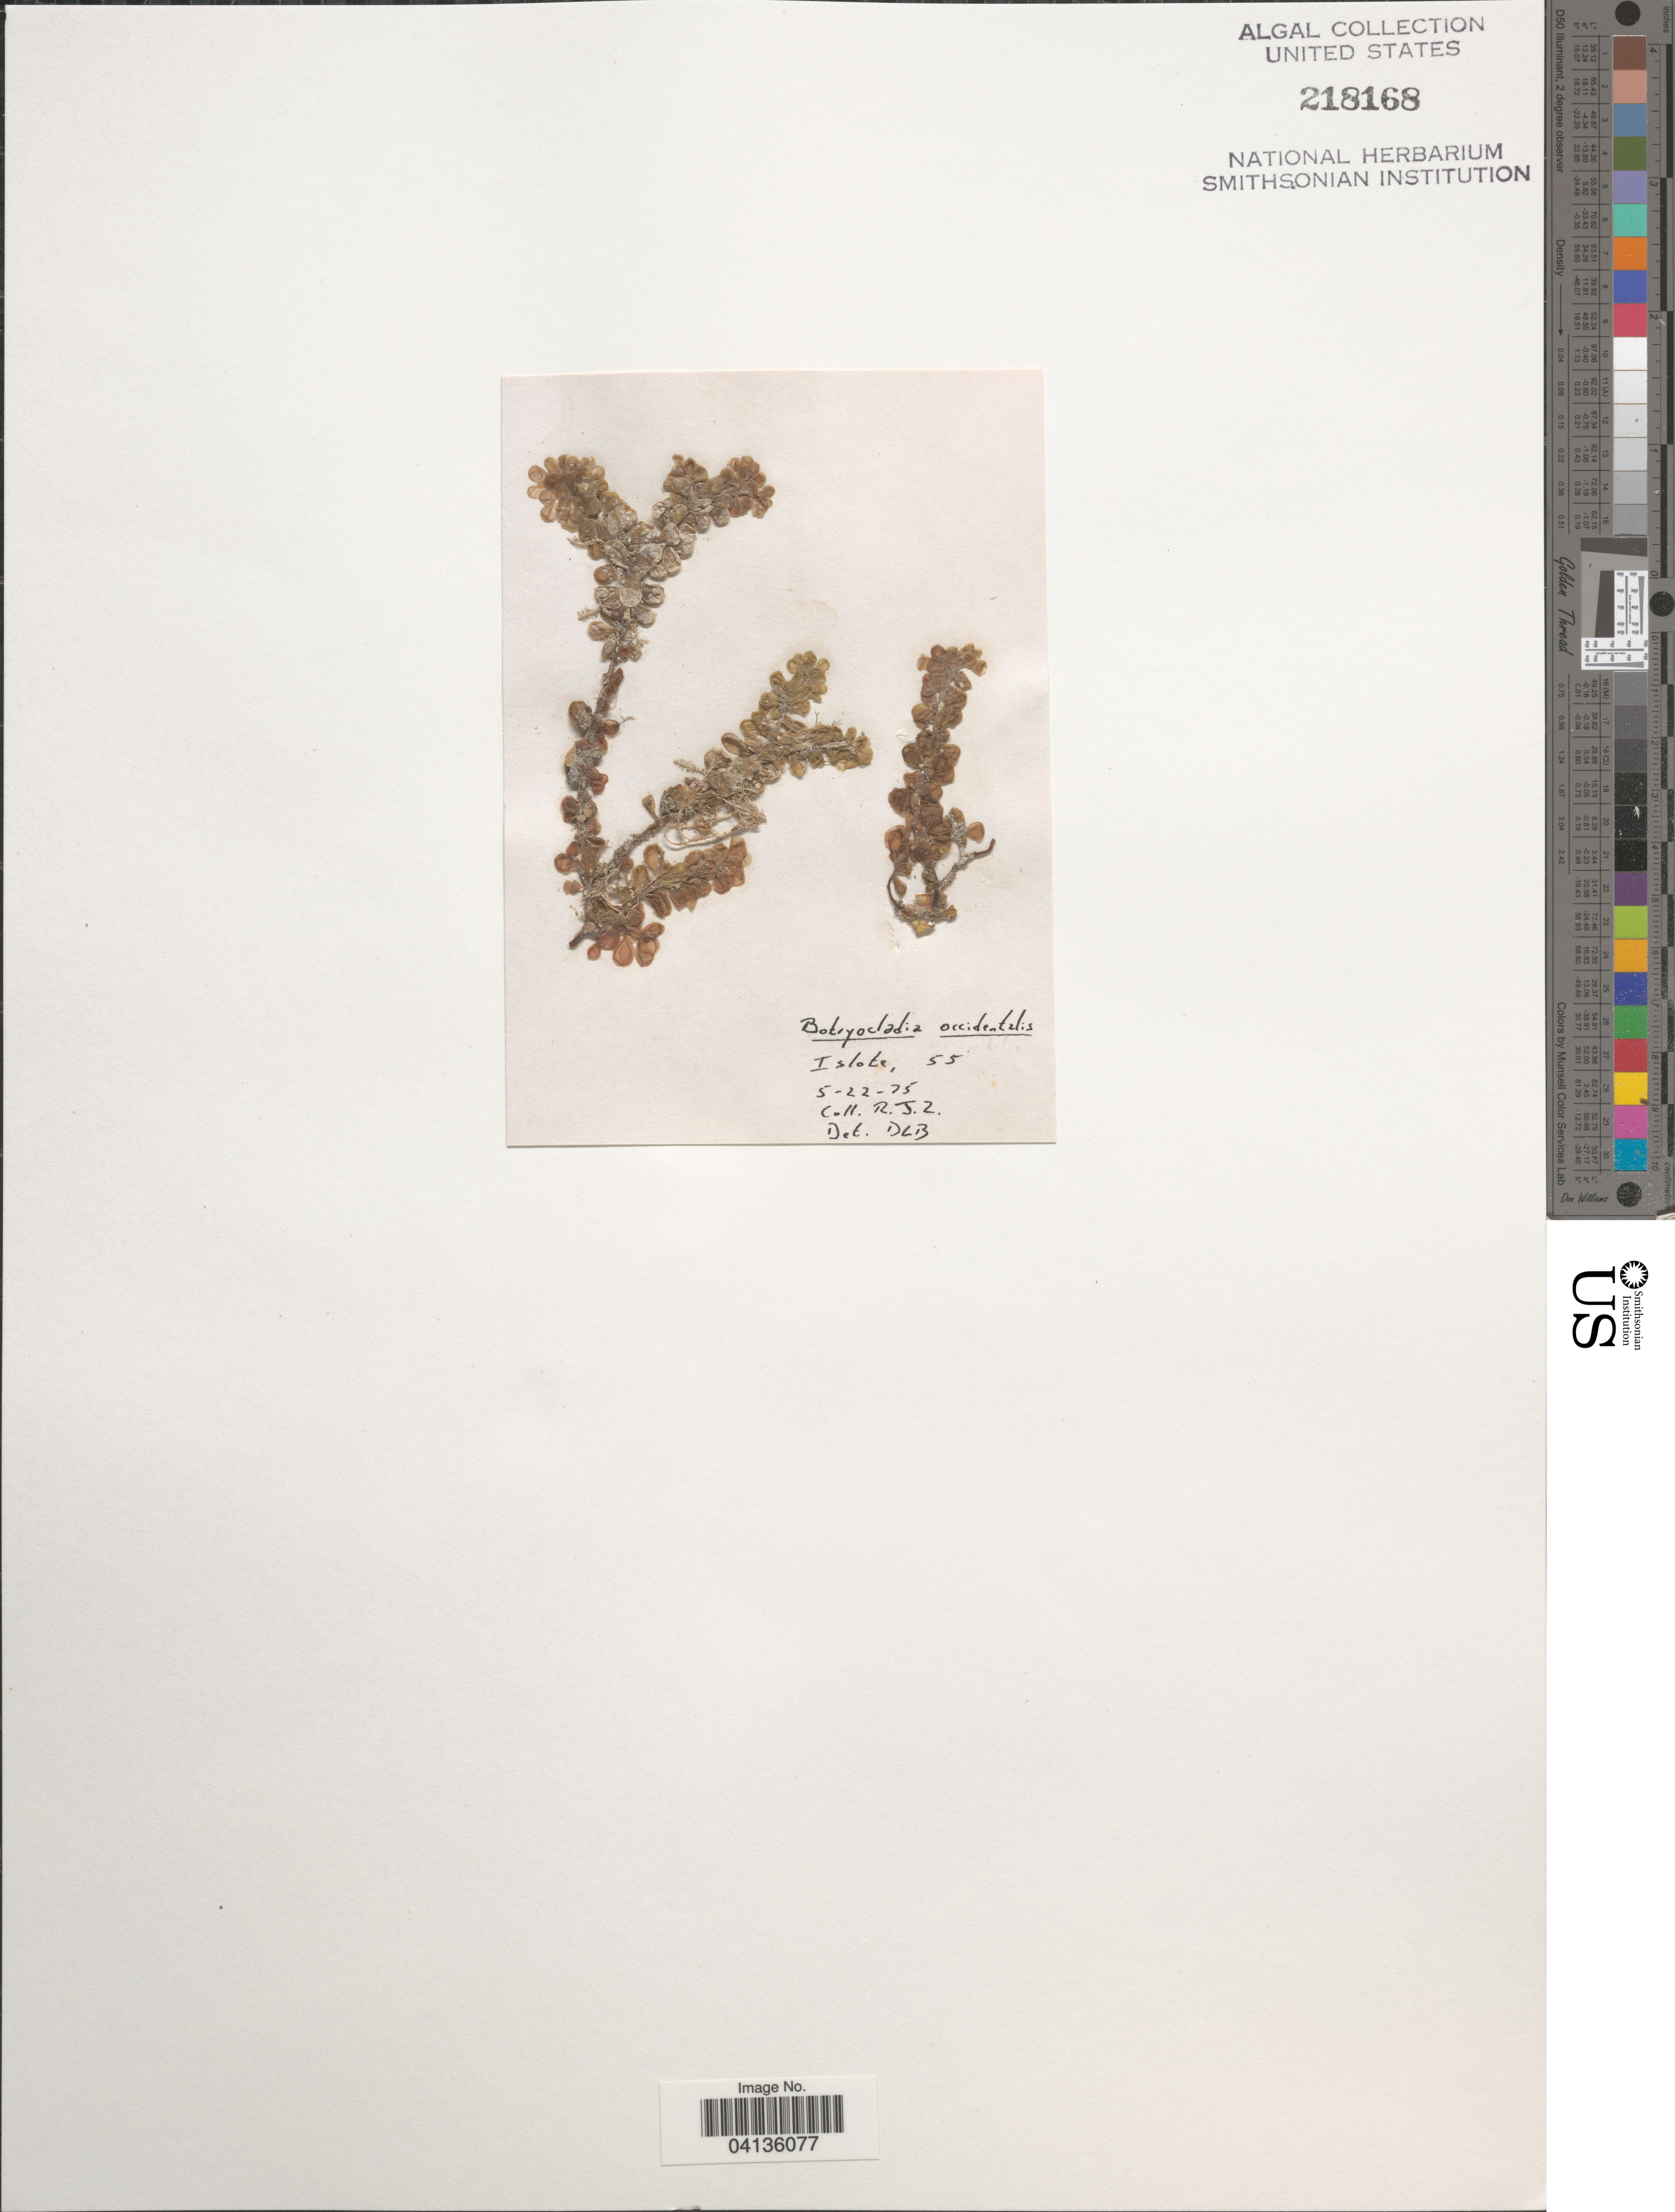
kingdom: Plantae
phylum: Rhodophyta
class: Florideophyceae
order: Rhodymeniales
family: Rhodymeniaceae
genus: Botryocladia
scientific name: Botryocladia occidentalis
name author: (Børgesen) Kylin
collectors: R. J. Z.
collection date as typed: Transcribed d/m/y: 22/5/75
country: Puerto Rico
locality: Islote.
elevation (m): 17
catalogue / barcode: US 218168